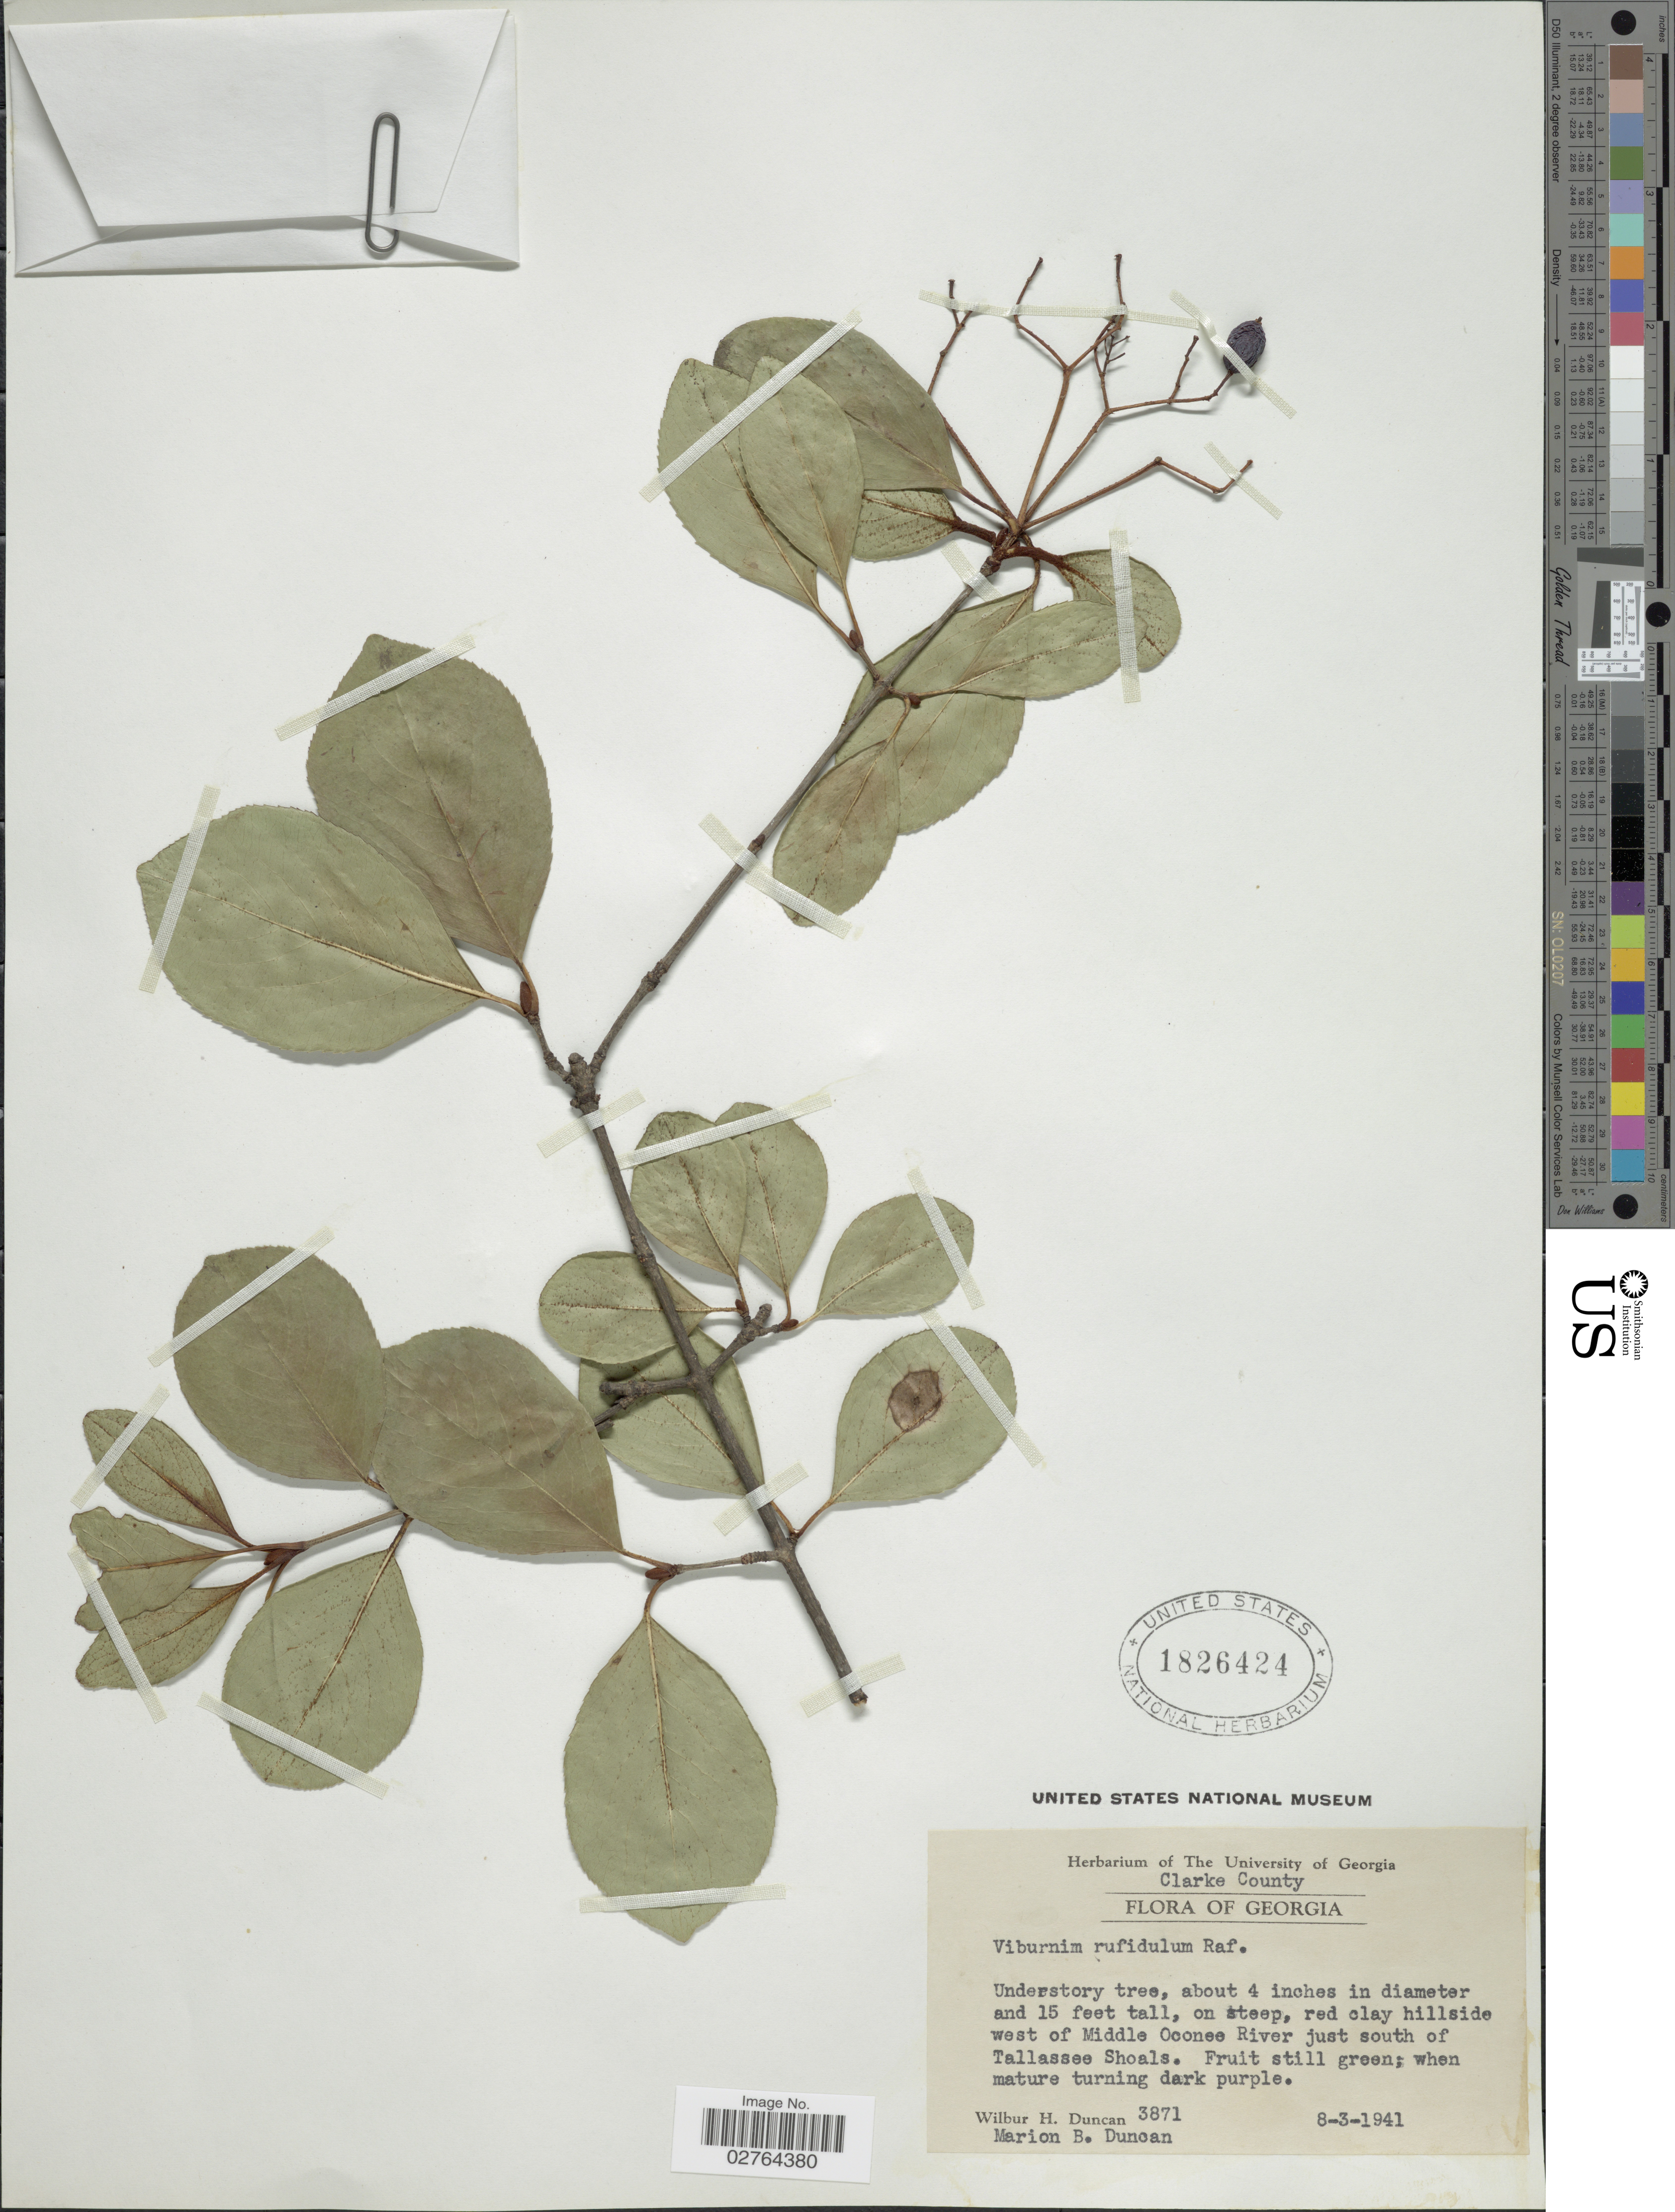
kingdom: Plantae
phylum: Tracheophyta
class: Magnoliopsida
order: Dipsacales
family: Viburnaceae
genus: Viburnum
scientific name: Viburnum rufidulum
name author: Raf.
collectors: W. H. Duncan & M. Duncan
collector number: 3871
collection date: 1941-03-08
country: United States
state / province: Georgia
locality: Clarke County. on steep, red clay hillside west of Middle Oconee River just south of Tallassee Shoals.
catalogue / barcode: US 1826424